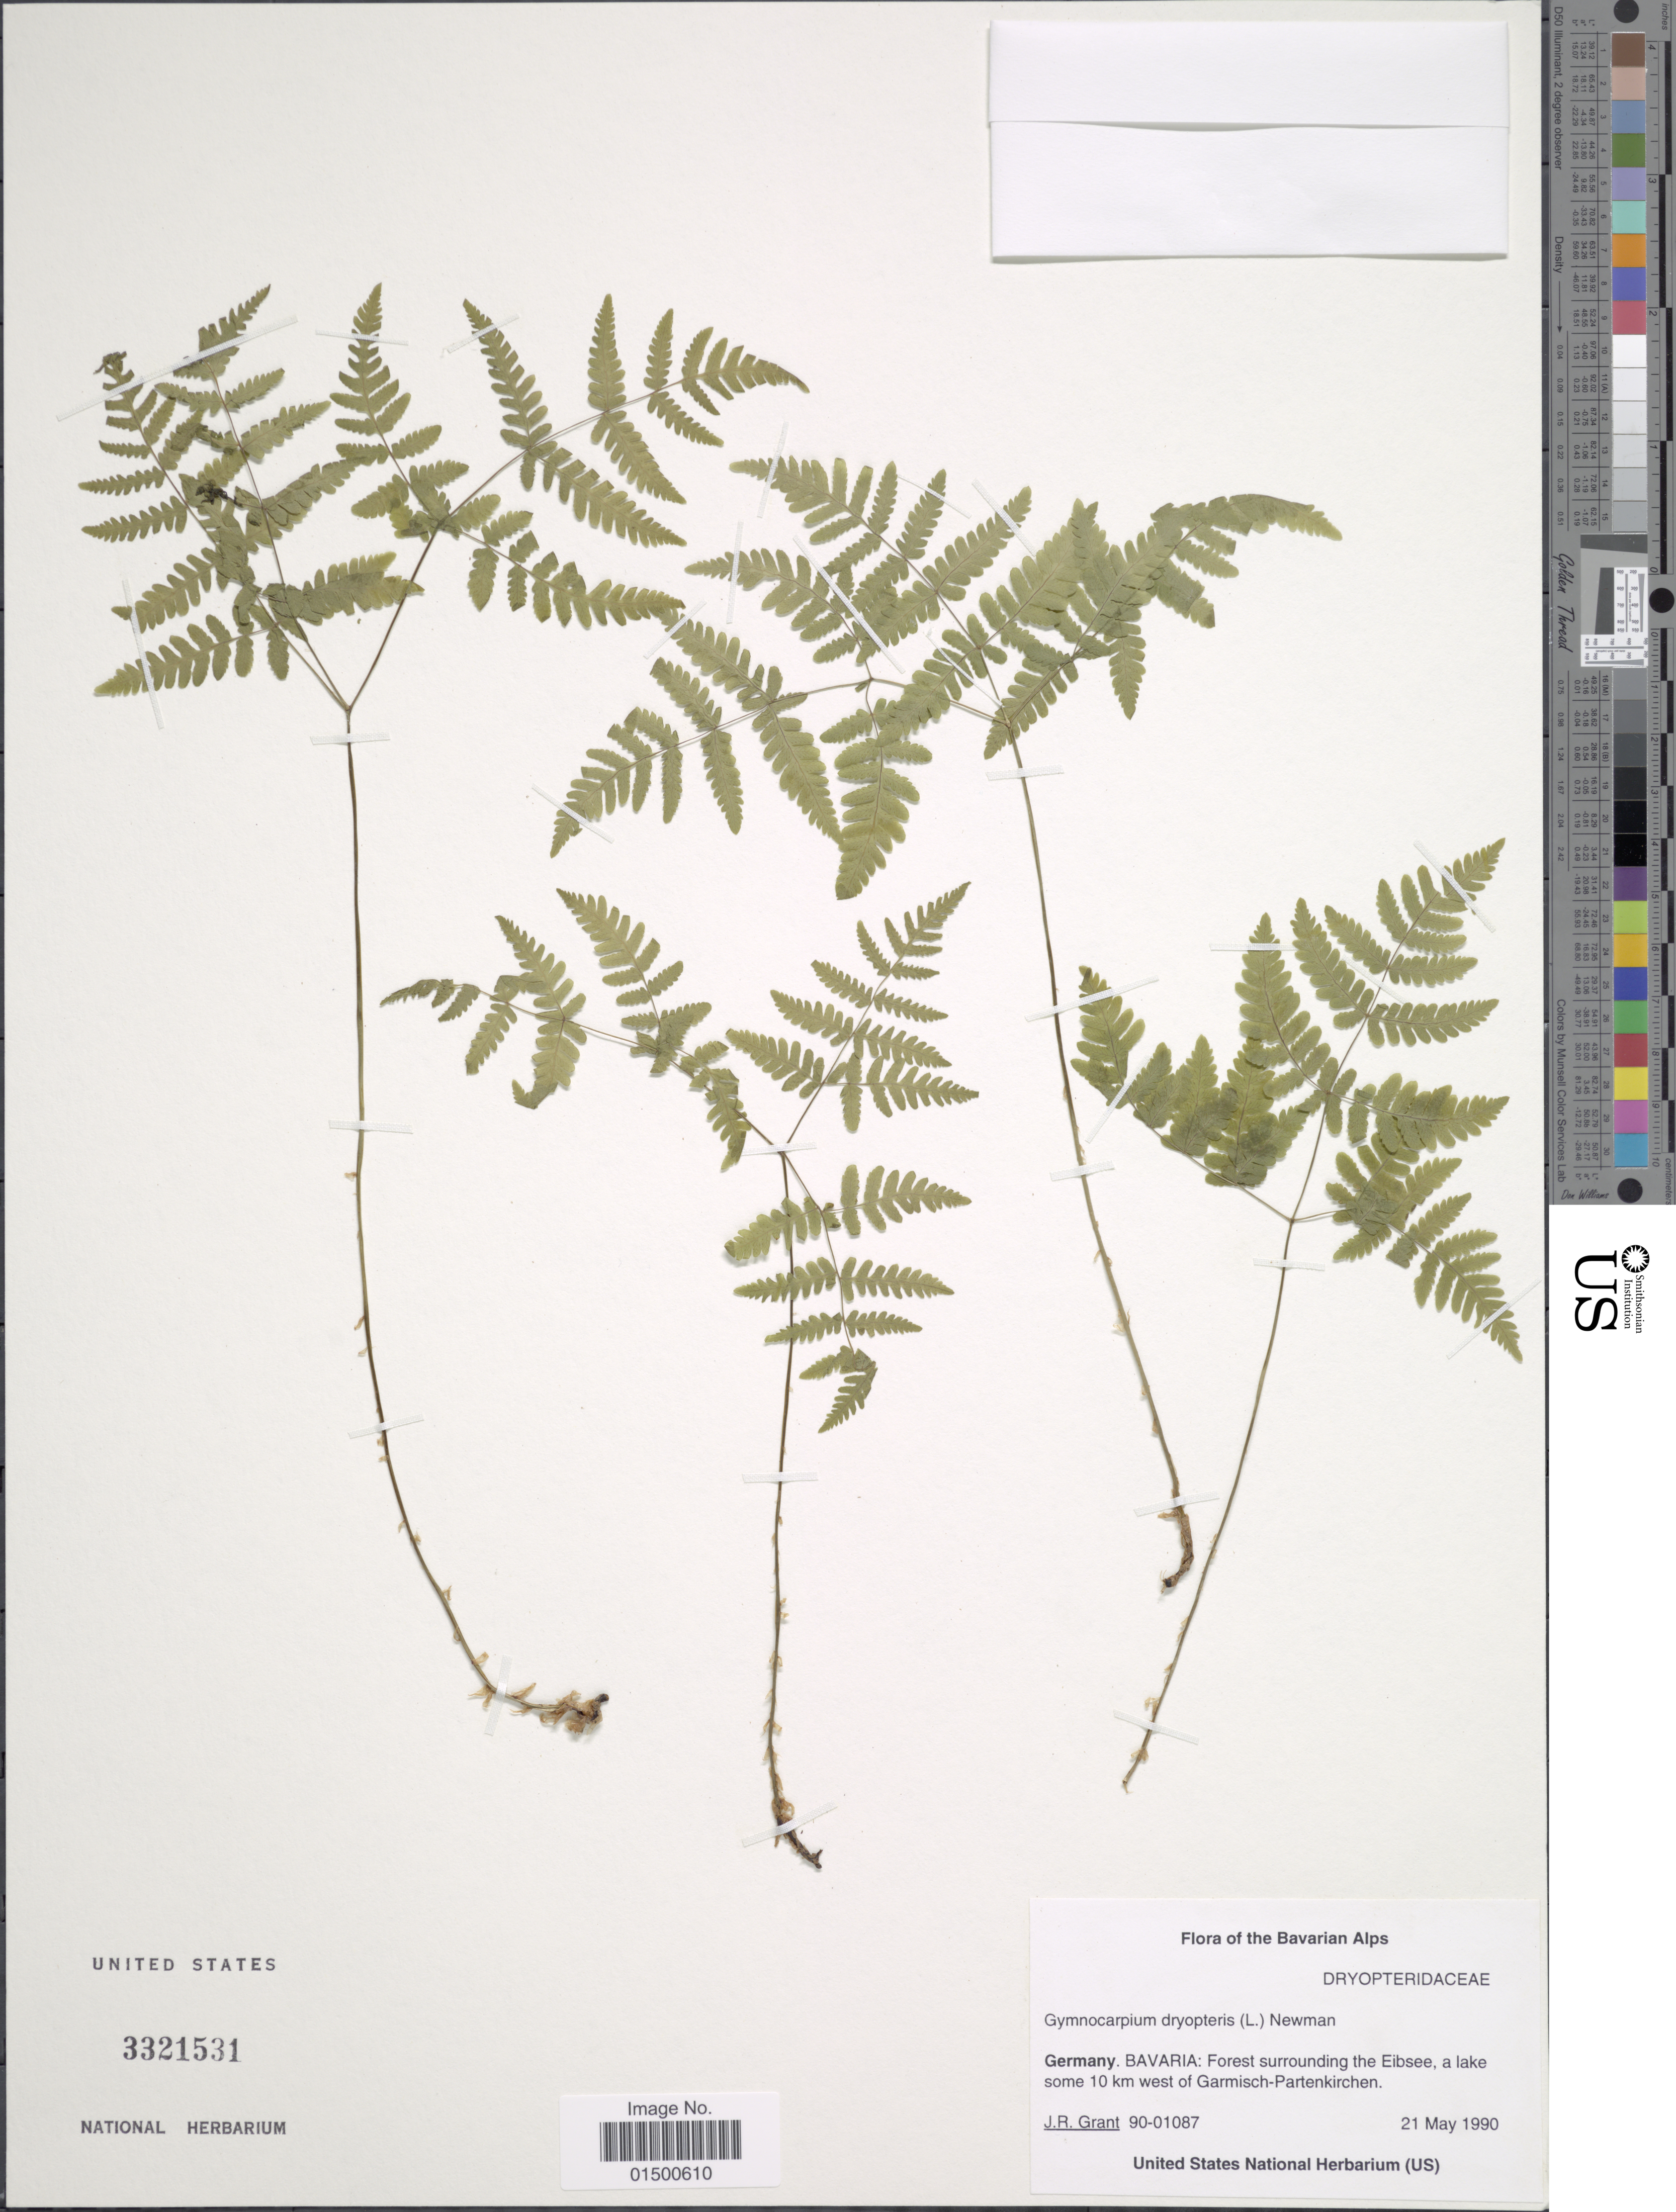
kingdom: Plantae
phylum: Tracheophyta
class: Polypodiopsida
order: Polypodiales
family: Cystopteridaceae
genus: Gymnocarpium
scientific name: Gymnocarpium disjunctum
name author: (Rupr.) Ching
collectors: J. Grant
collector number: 90-01087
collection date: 1990-05-21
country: Germany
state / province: Bayern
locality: Bavarian Alps, Germany, Bavaria, Forest surrounding the Eibsee, a lake some 10 km west of Garmisch-Partenkirchen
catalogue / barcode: US 3321531